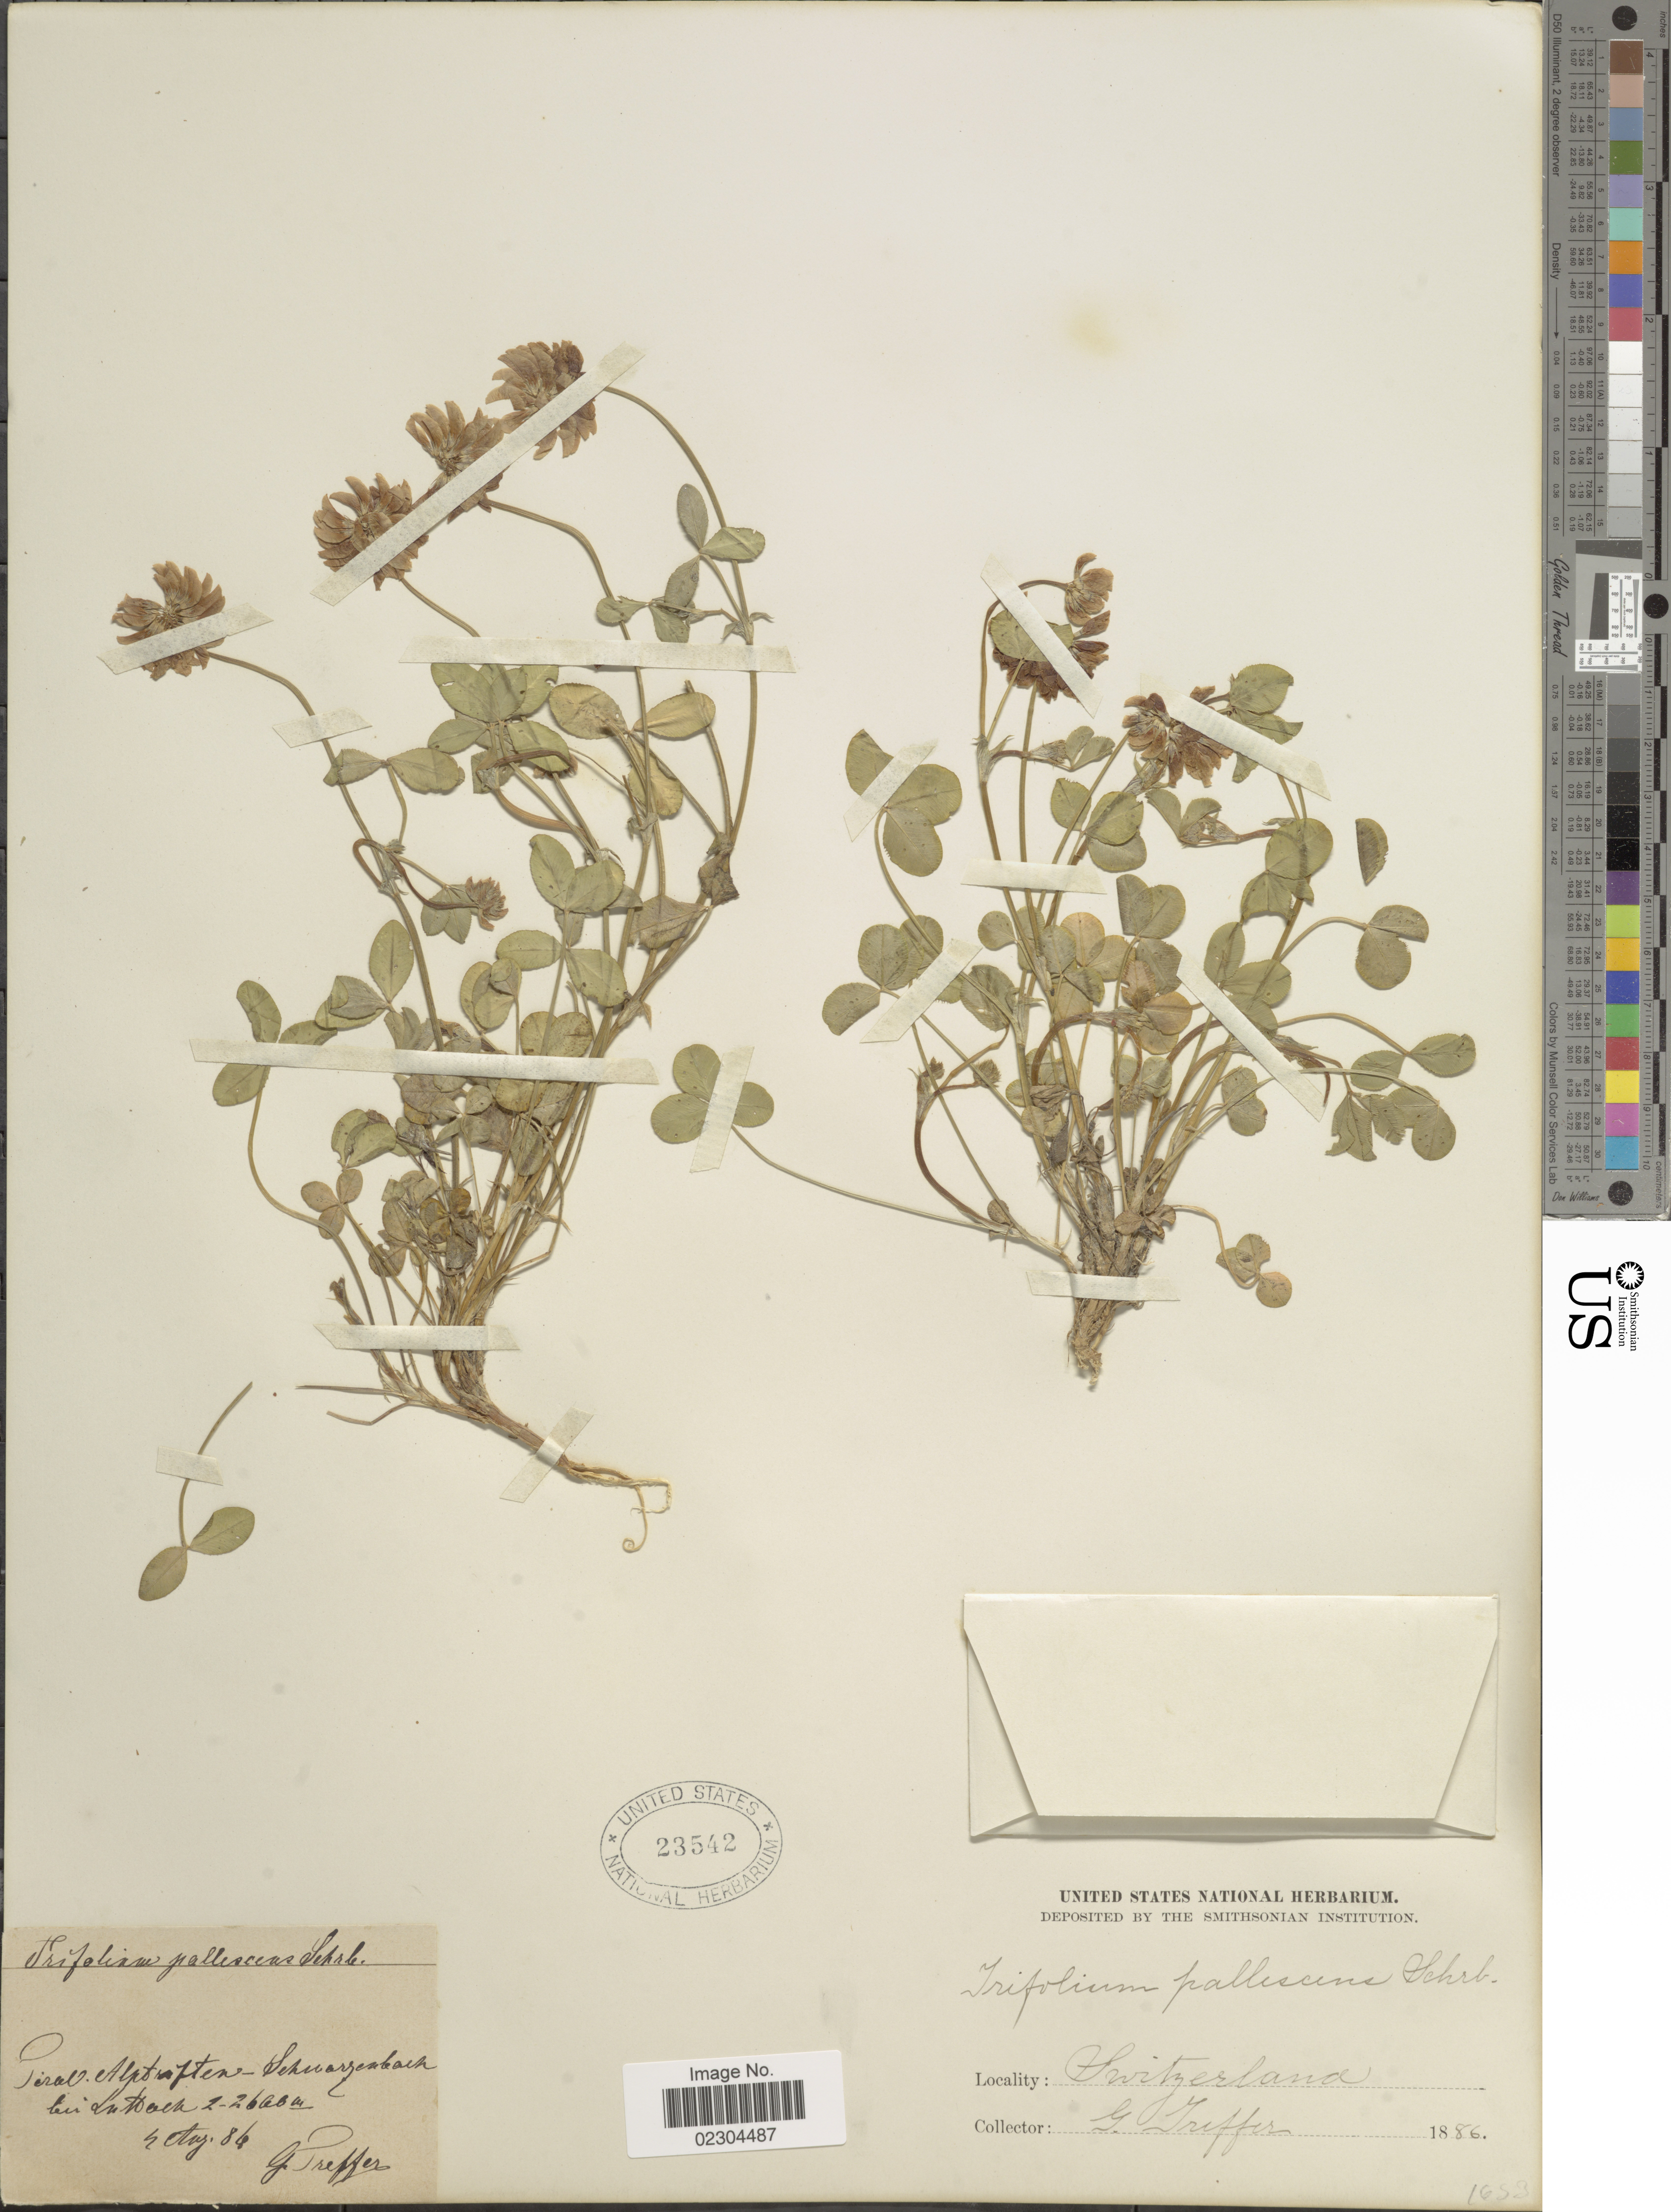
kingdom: Plantae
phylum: Tracheophyta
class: Magnoliopsida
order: Fabales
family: Fabaceae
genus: Trifolium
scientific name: Trifolium pallescens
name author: Schreb.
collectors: G. Treffer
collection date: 1886-08-04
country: Italy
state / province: Trentino-Alto Adige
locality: Tirol: Schwarzenbach bei Luttach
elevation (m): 2600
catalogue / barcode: US 23542